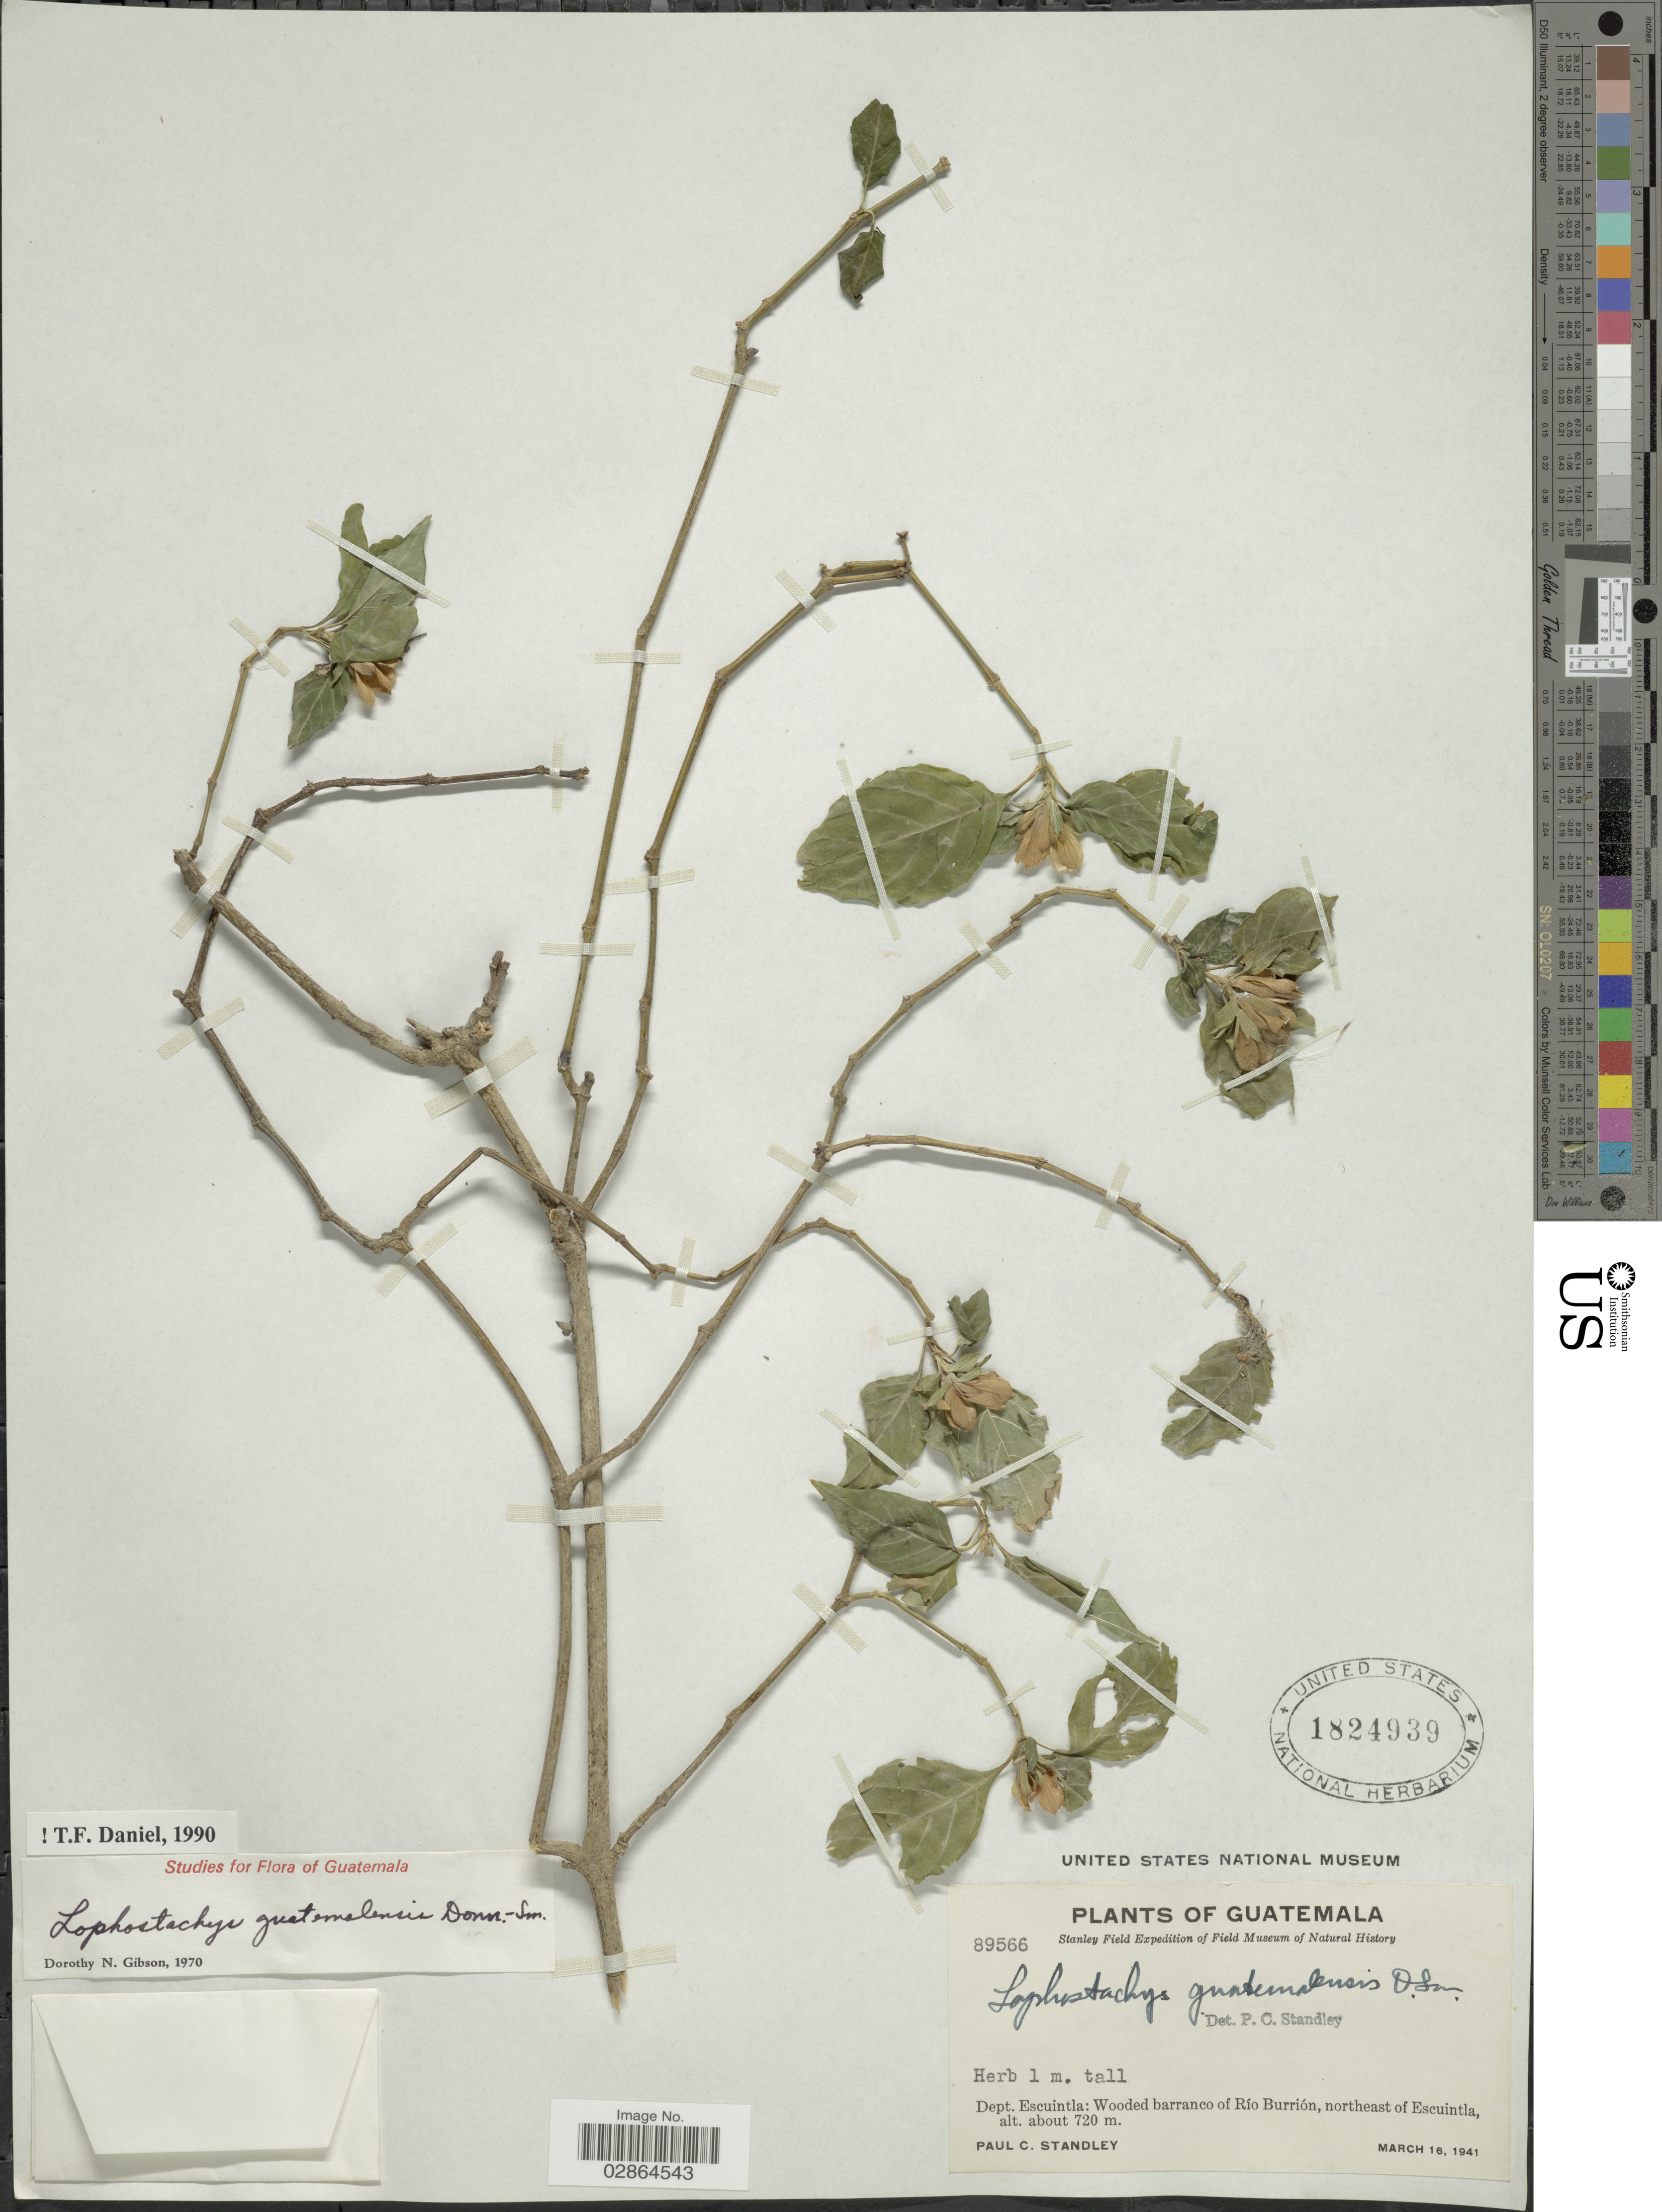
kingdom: Plantae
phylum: Tracheophyta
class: Magnoliopsida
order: Lamiales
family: Acanthaceae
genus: Lophostachys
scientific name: Lophostachys guatemalensis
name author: Donn. Sm.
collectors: P. C. Standley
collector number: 89566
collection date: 1941-03-16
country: Guatemala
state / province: Escuintla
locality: Dept. Escuintla: Wooded barranco of Río Burrión, northeast of Escuintla.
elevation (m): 720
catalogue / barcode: US 1824939